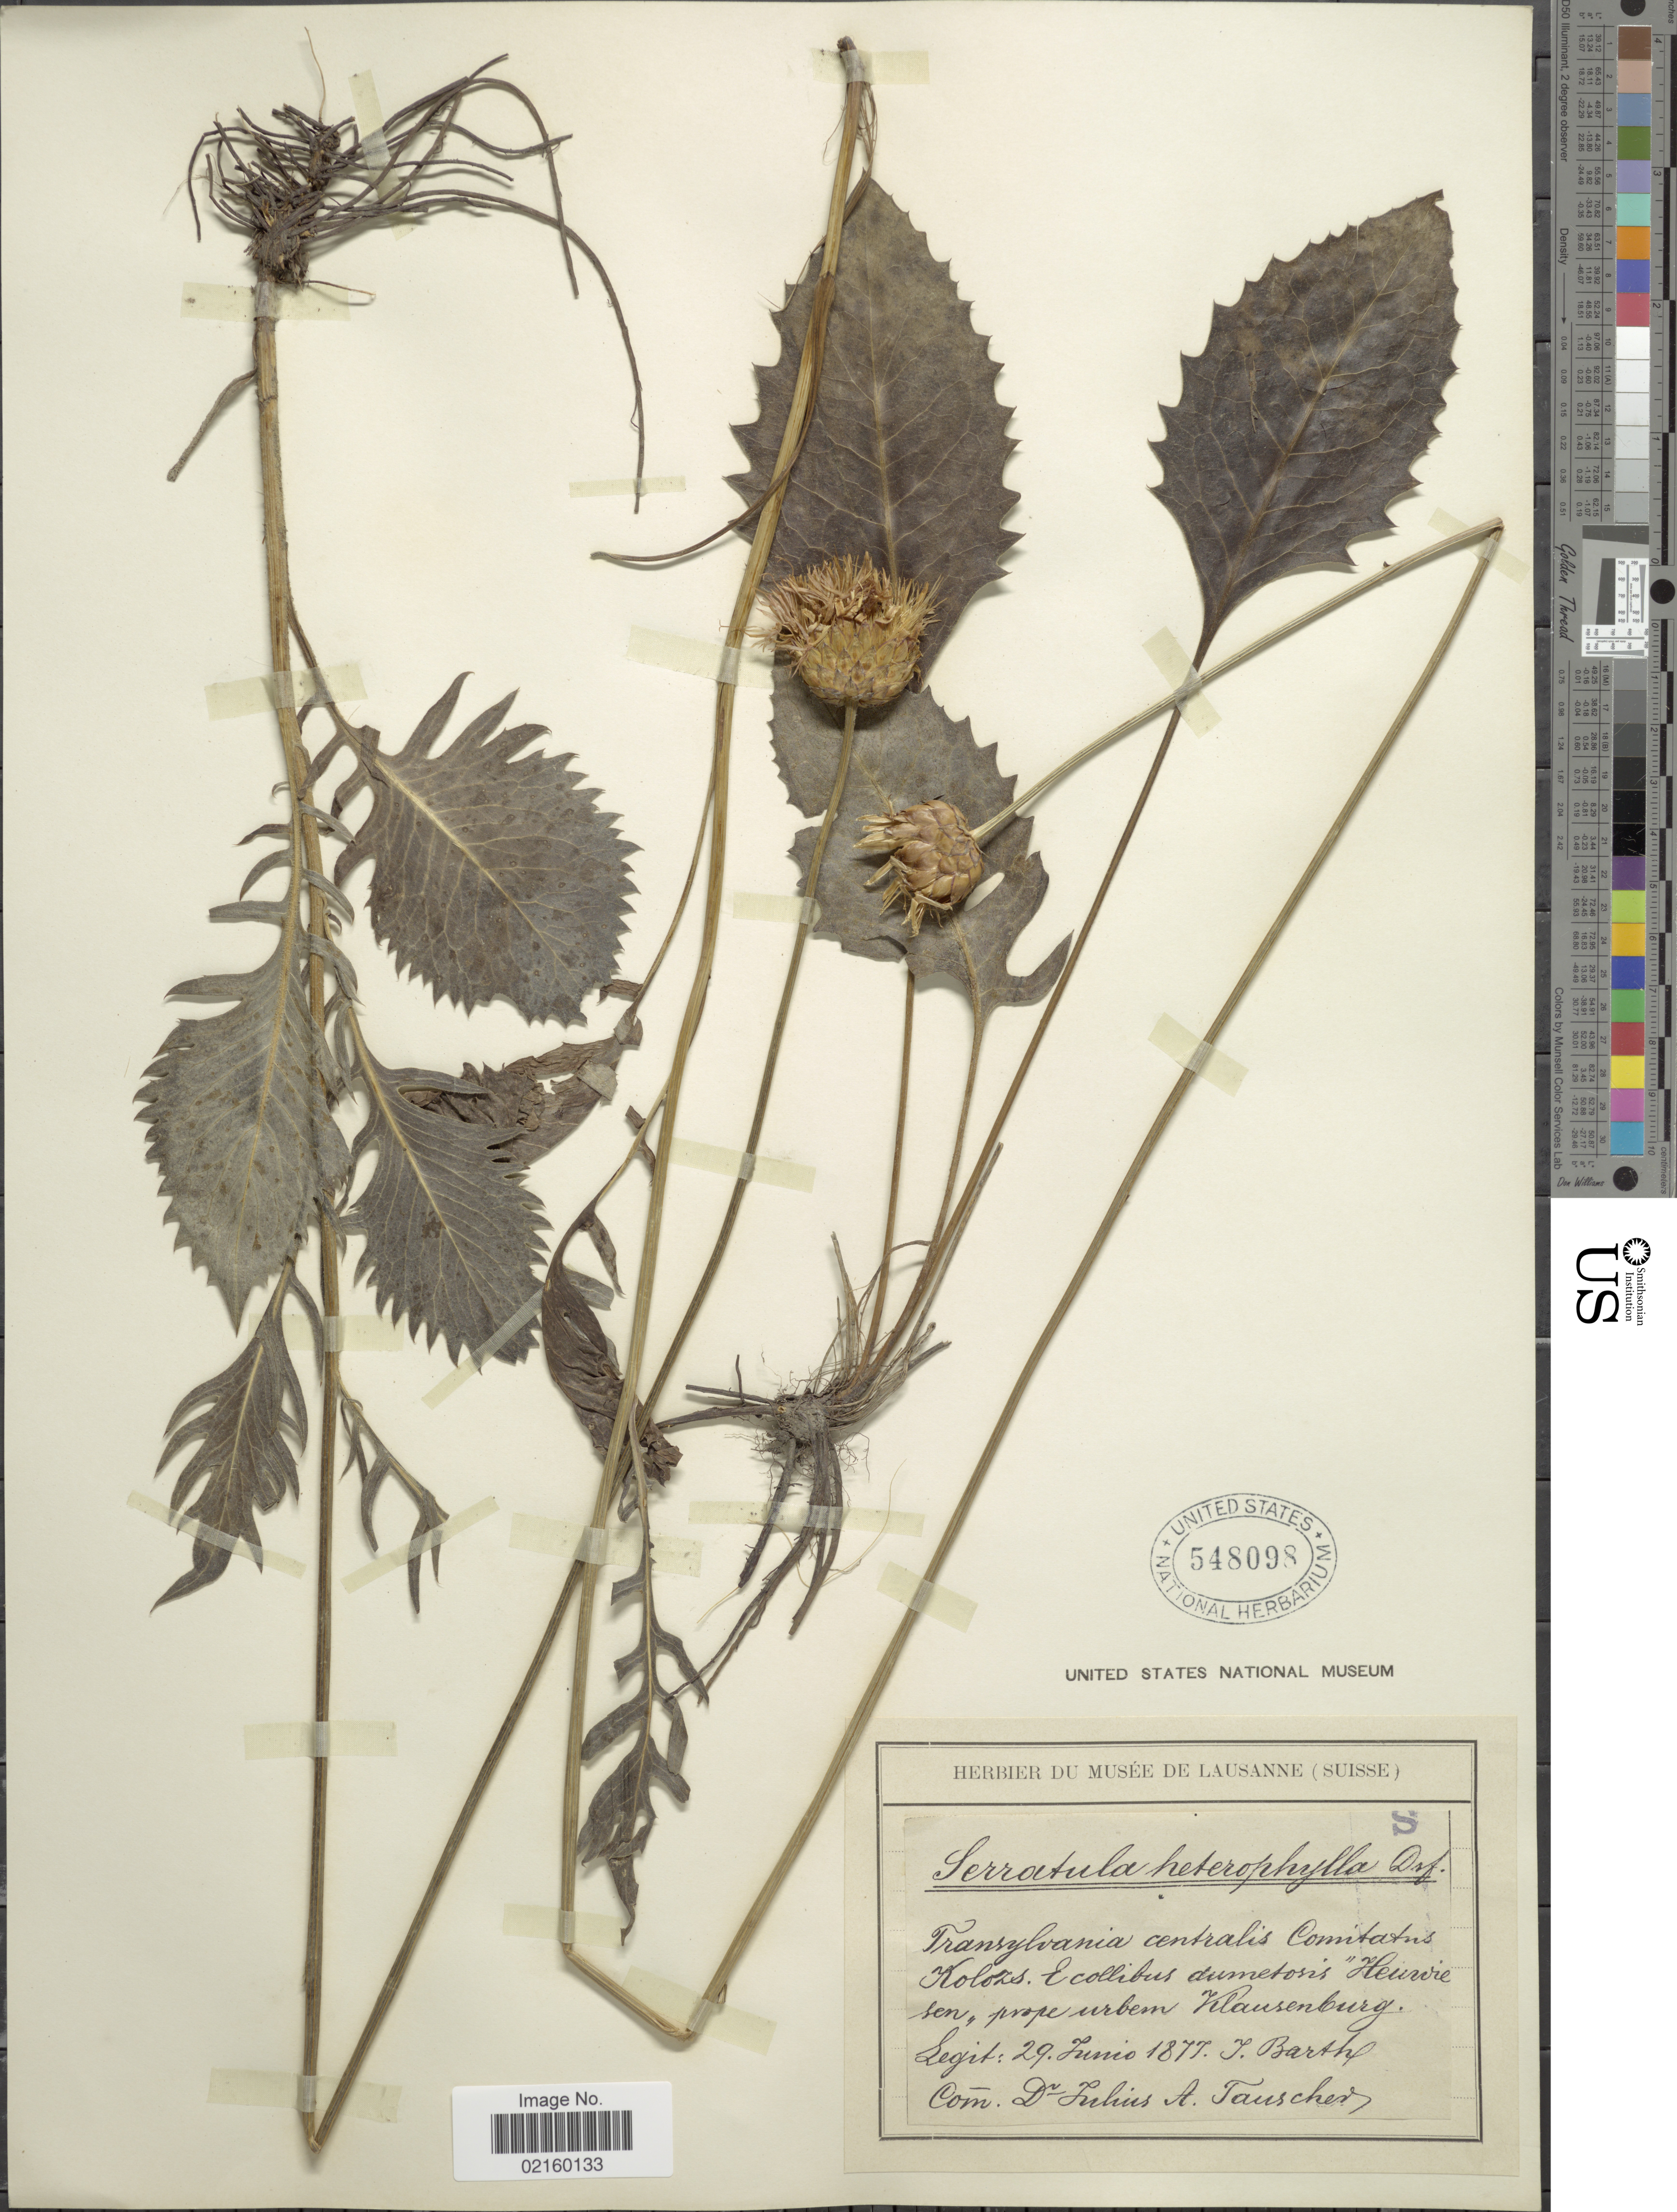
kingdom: Plantae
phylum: Tracheophyta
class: Magnoliopsida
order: Asterales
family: Asteraceae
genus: Klasea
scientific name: Klasea flavescens subsp. mucronata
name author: (Desf.) Cantó & Rivas Mart.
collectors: J. Barth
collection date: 1877-06-29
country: Romania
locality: Transylvania centralis Comitatus Kolozs, prope urbem Klausenburg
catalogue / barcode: US 548098